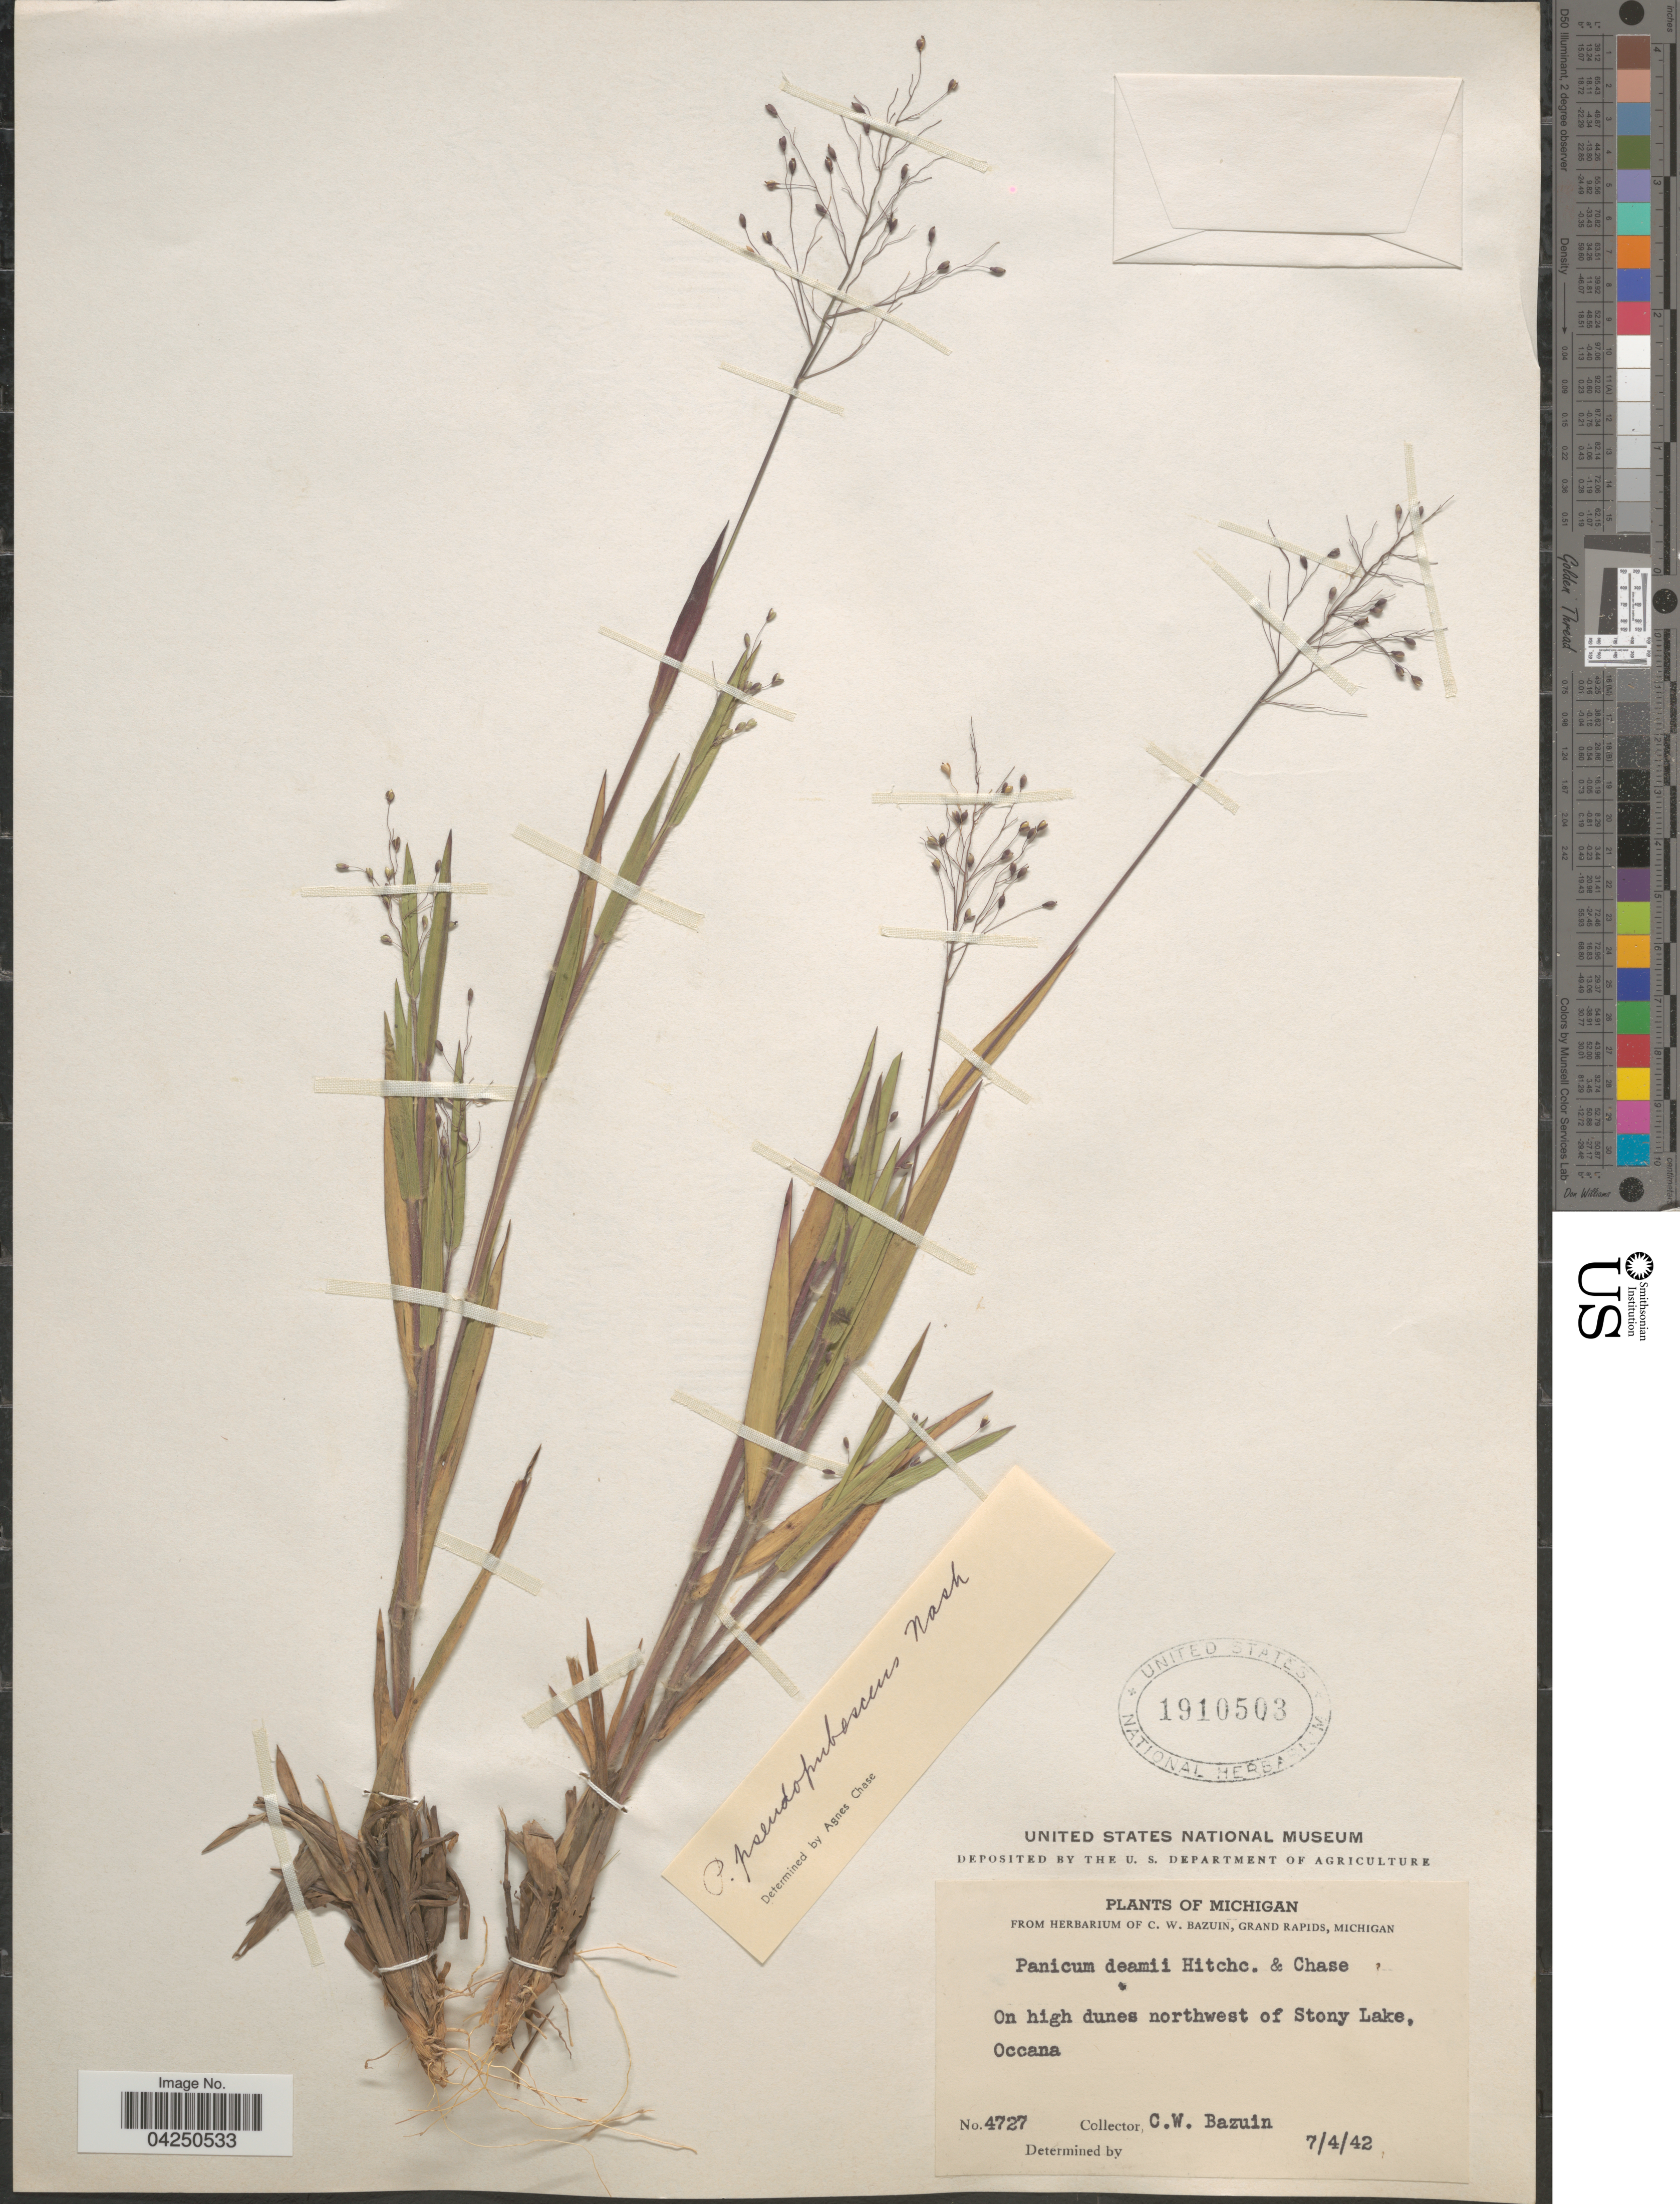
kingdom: Plantae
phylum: Tracheophyta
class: Liliopsida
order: Poales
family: Poaceae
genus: Dichanthelium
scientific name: Dichanthelium acuminatum var. acuminatum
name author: (Sw.) Gould & C.A. Clark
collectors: C. Bazuin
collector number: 4727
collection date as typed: Transcribed d/m/y: 4/7/42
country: United States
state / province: Michigan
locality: On high dunes northwest of Stony Lake, Occana.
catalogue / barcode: US 1910503